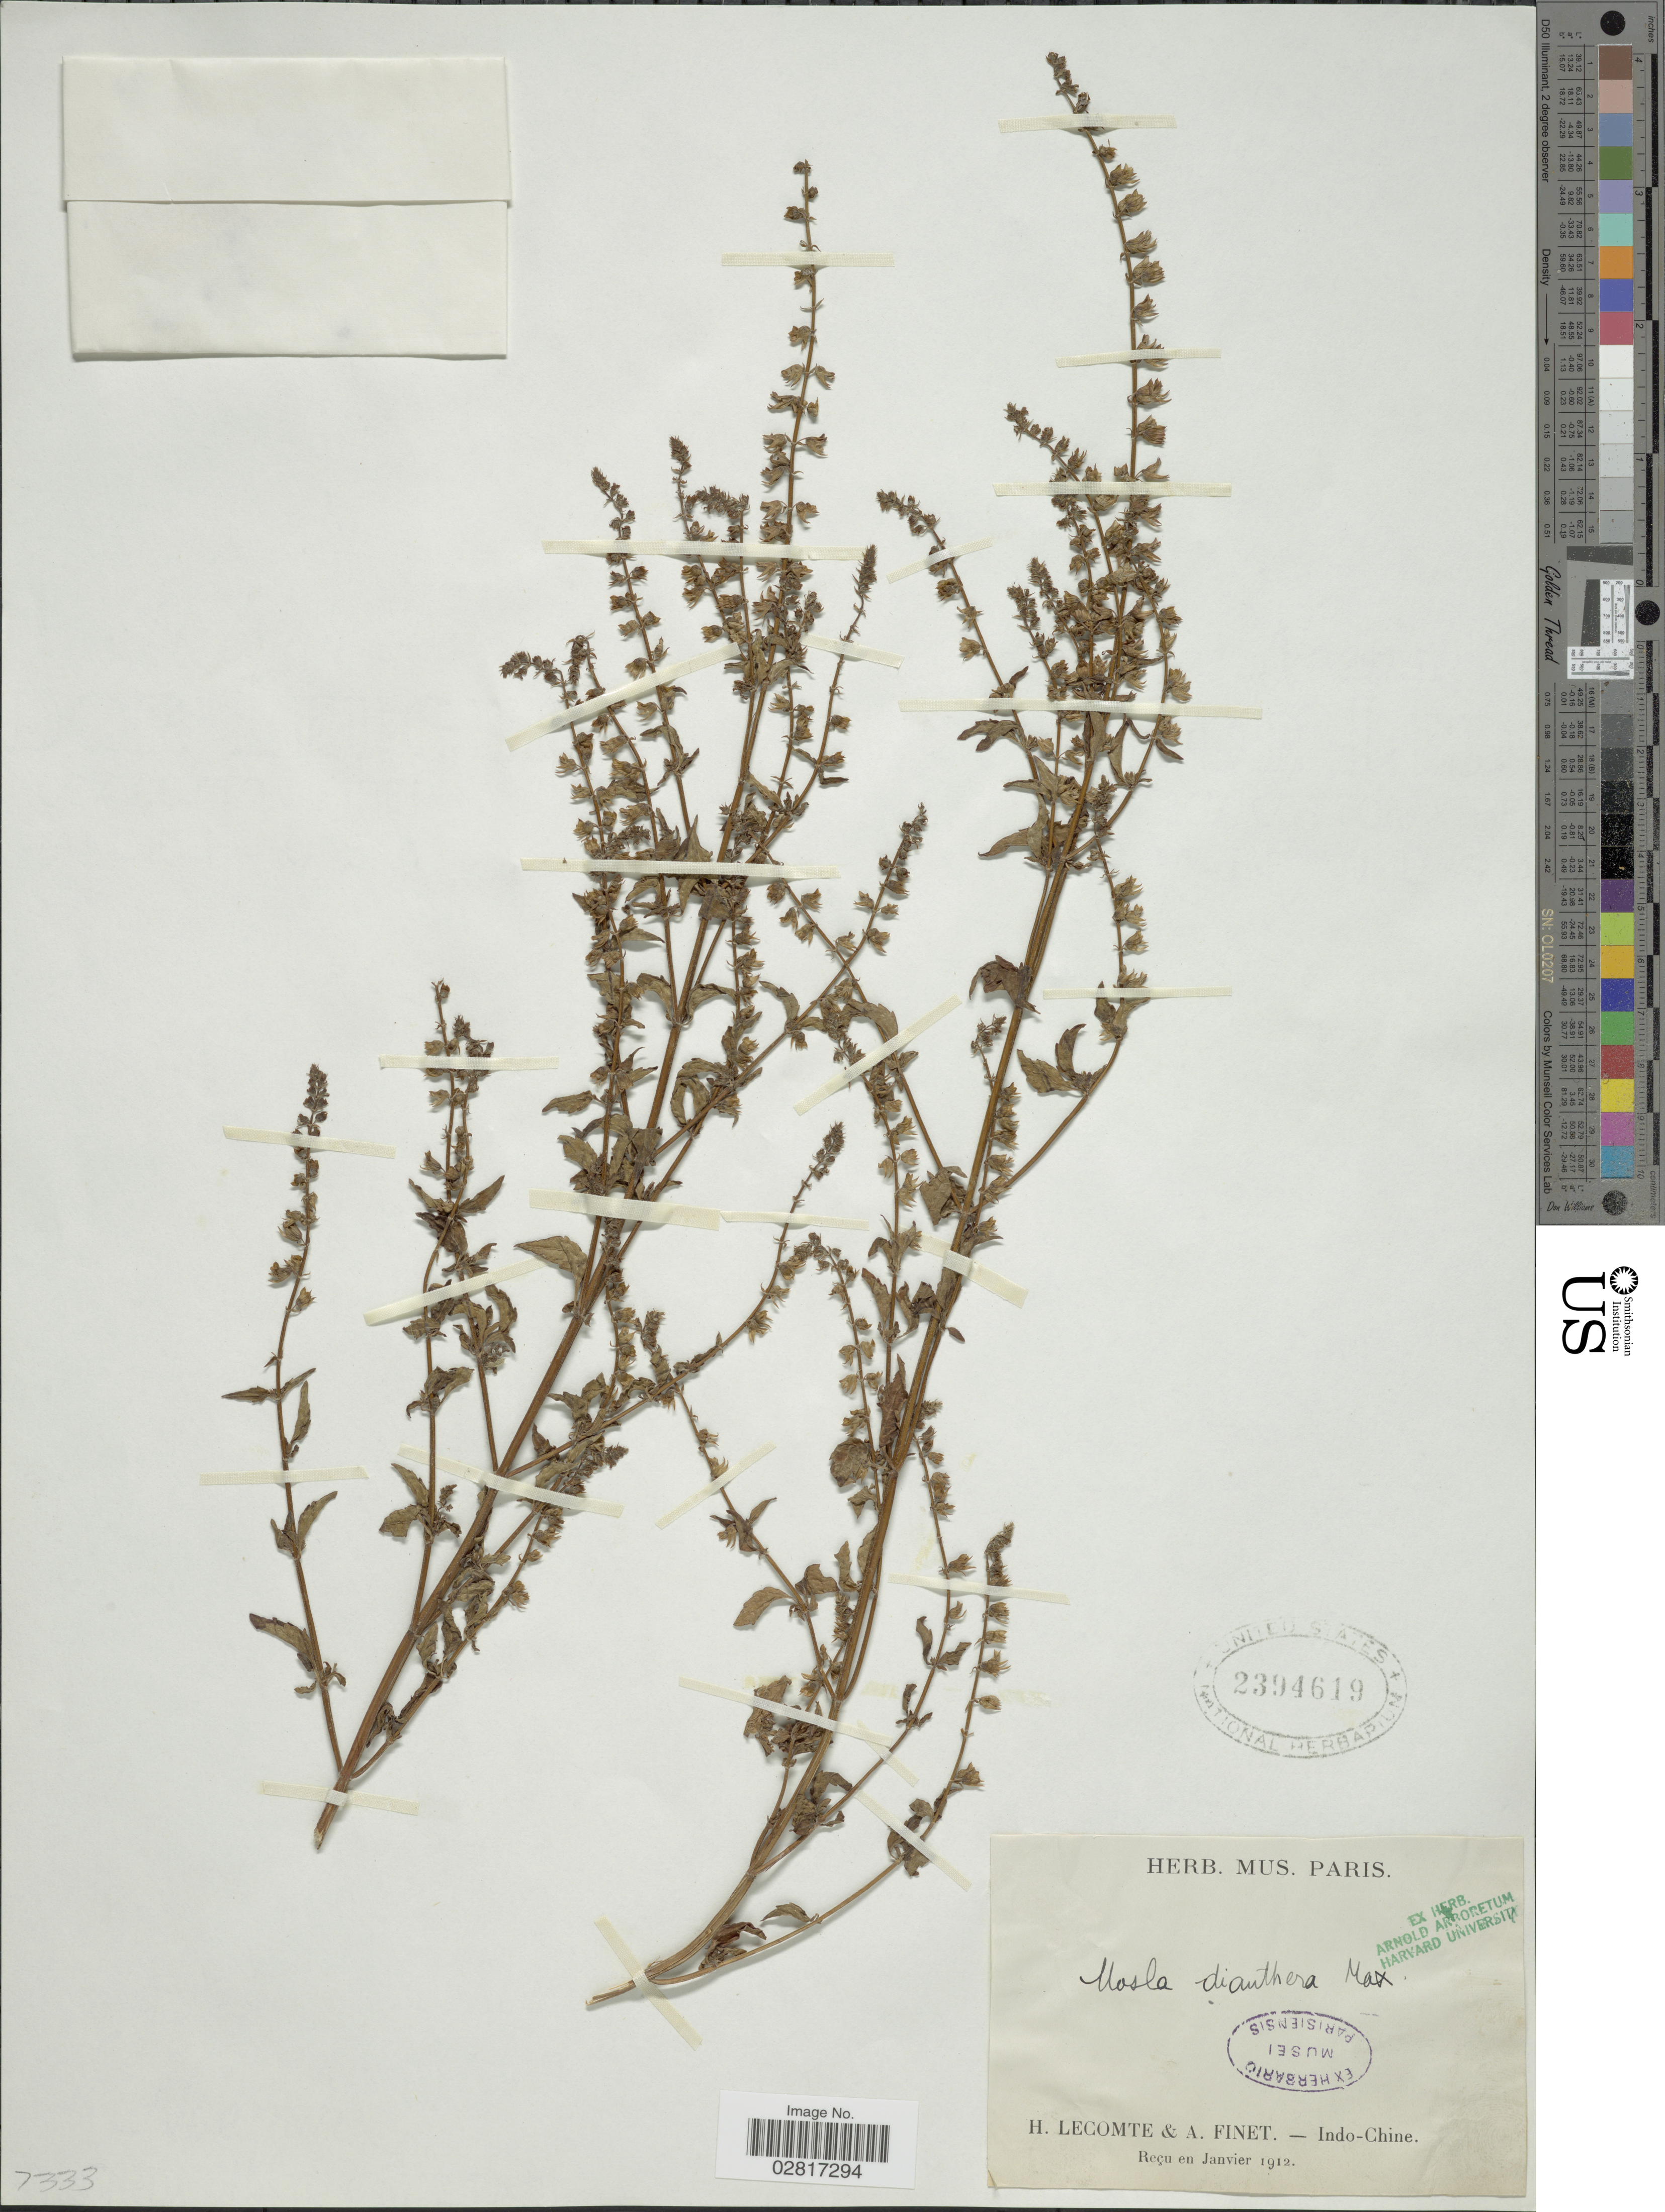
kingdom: Plantae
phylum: Tracheophyta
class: Magnoliopsida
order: Lamiales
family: Lamiaceae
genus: Mosla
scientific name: Mosla dianthera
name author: (Roxb.) Maxim.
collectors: H. Lecomte & A. Finet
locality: Indo-Chine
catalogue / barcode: US 2394619